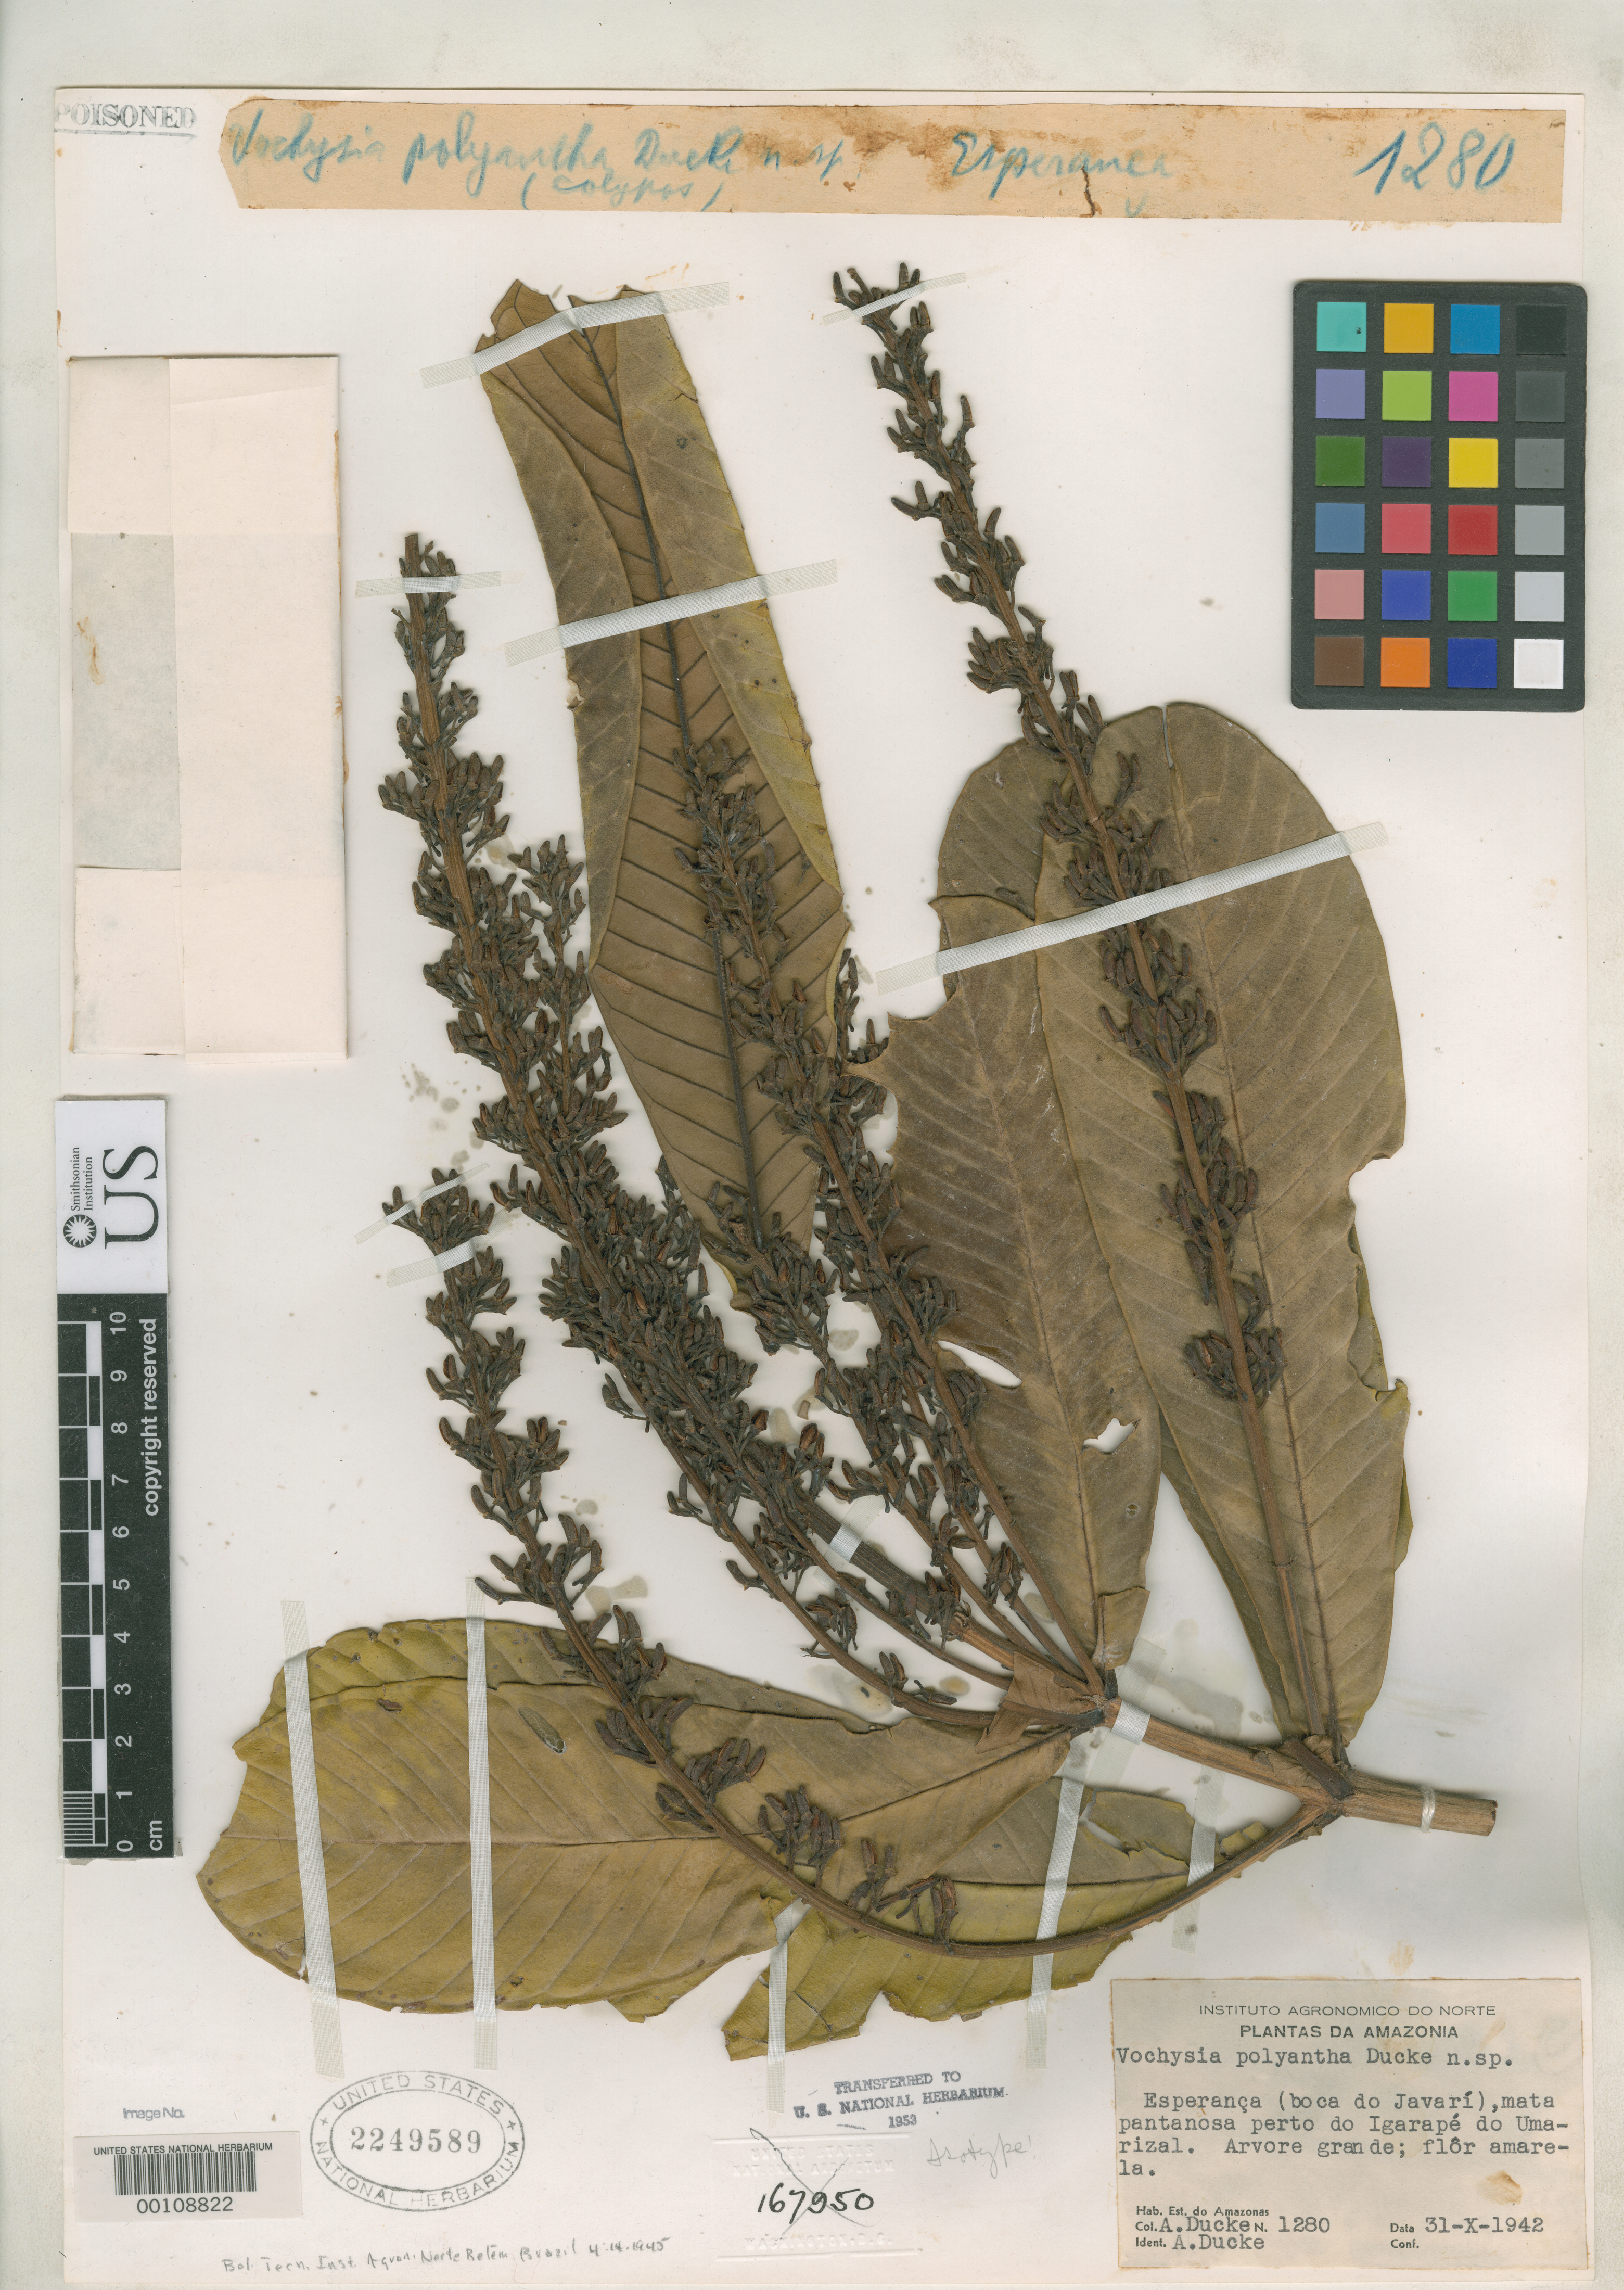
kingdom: Plantae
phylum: Tracheophyta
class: Magnoliopsida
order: Myrtales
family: Vochysiaceae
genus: Vochysia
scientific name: Vochysia polyantha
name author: Ducke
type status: Isotype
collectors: A. Ducke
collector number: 1280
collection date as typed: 31 Oct 1942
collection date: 1942-10-31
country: Brazil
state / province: Amazonas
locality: Esperanca, mouth of Rio Javari.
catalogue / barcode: US 2249589